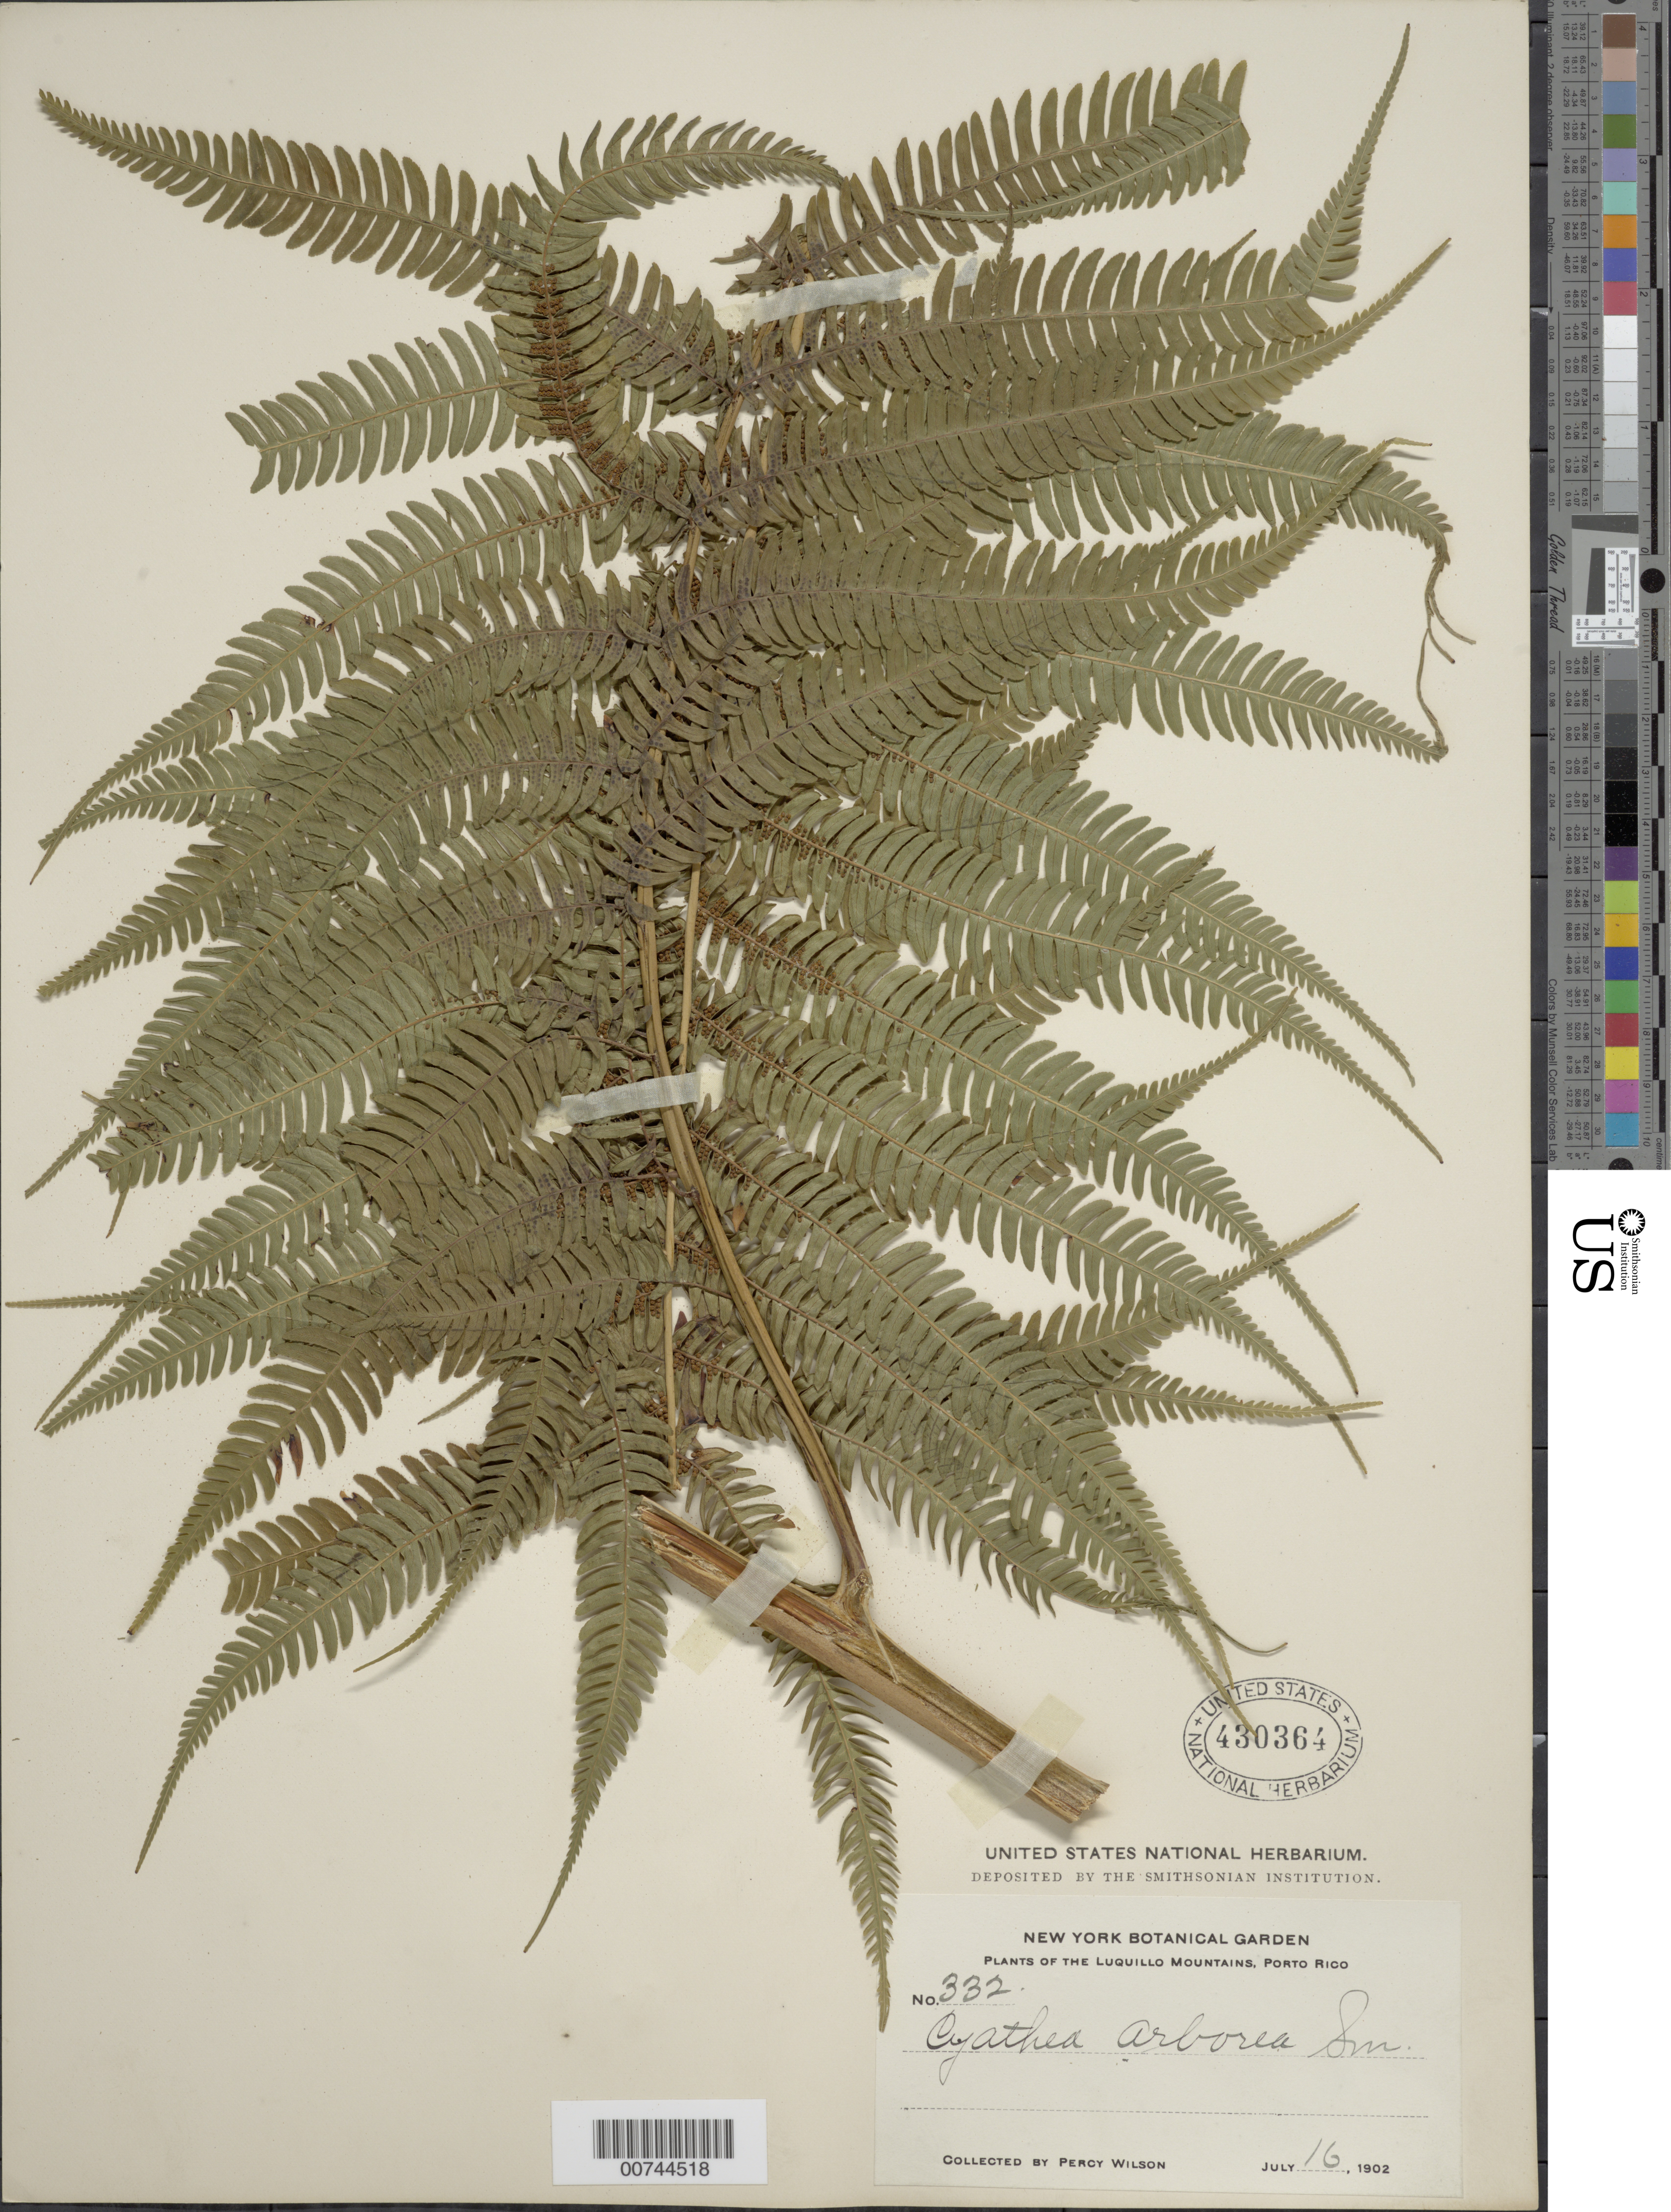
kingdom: Plantae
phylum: Tracheophyta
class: Polypodiopsida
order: Cyatheales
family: Cyatheaceae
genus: Cyathea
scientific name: Cyathea arborea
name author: (L.) Sm.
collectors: P. Wilson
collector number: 332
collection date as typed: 16 Jul 1902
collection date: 1902-07-16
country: Puerto Rico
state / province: Luquillo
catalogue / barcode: US 430364